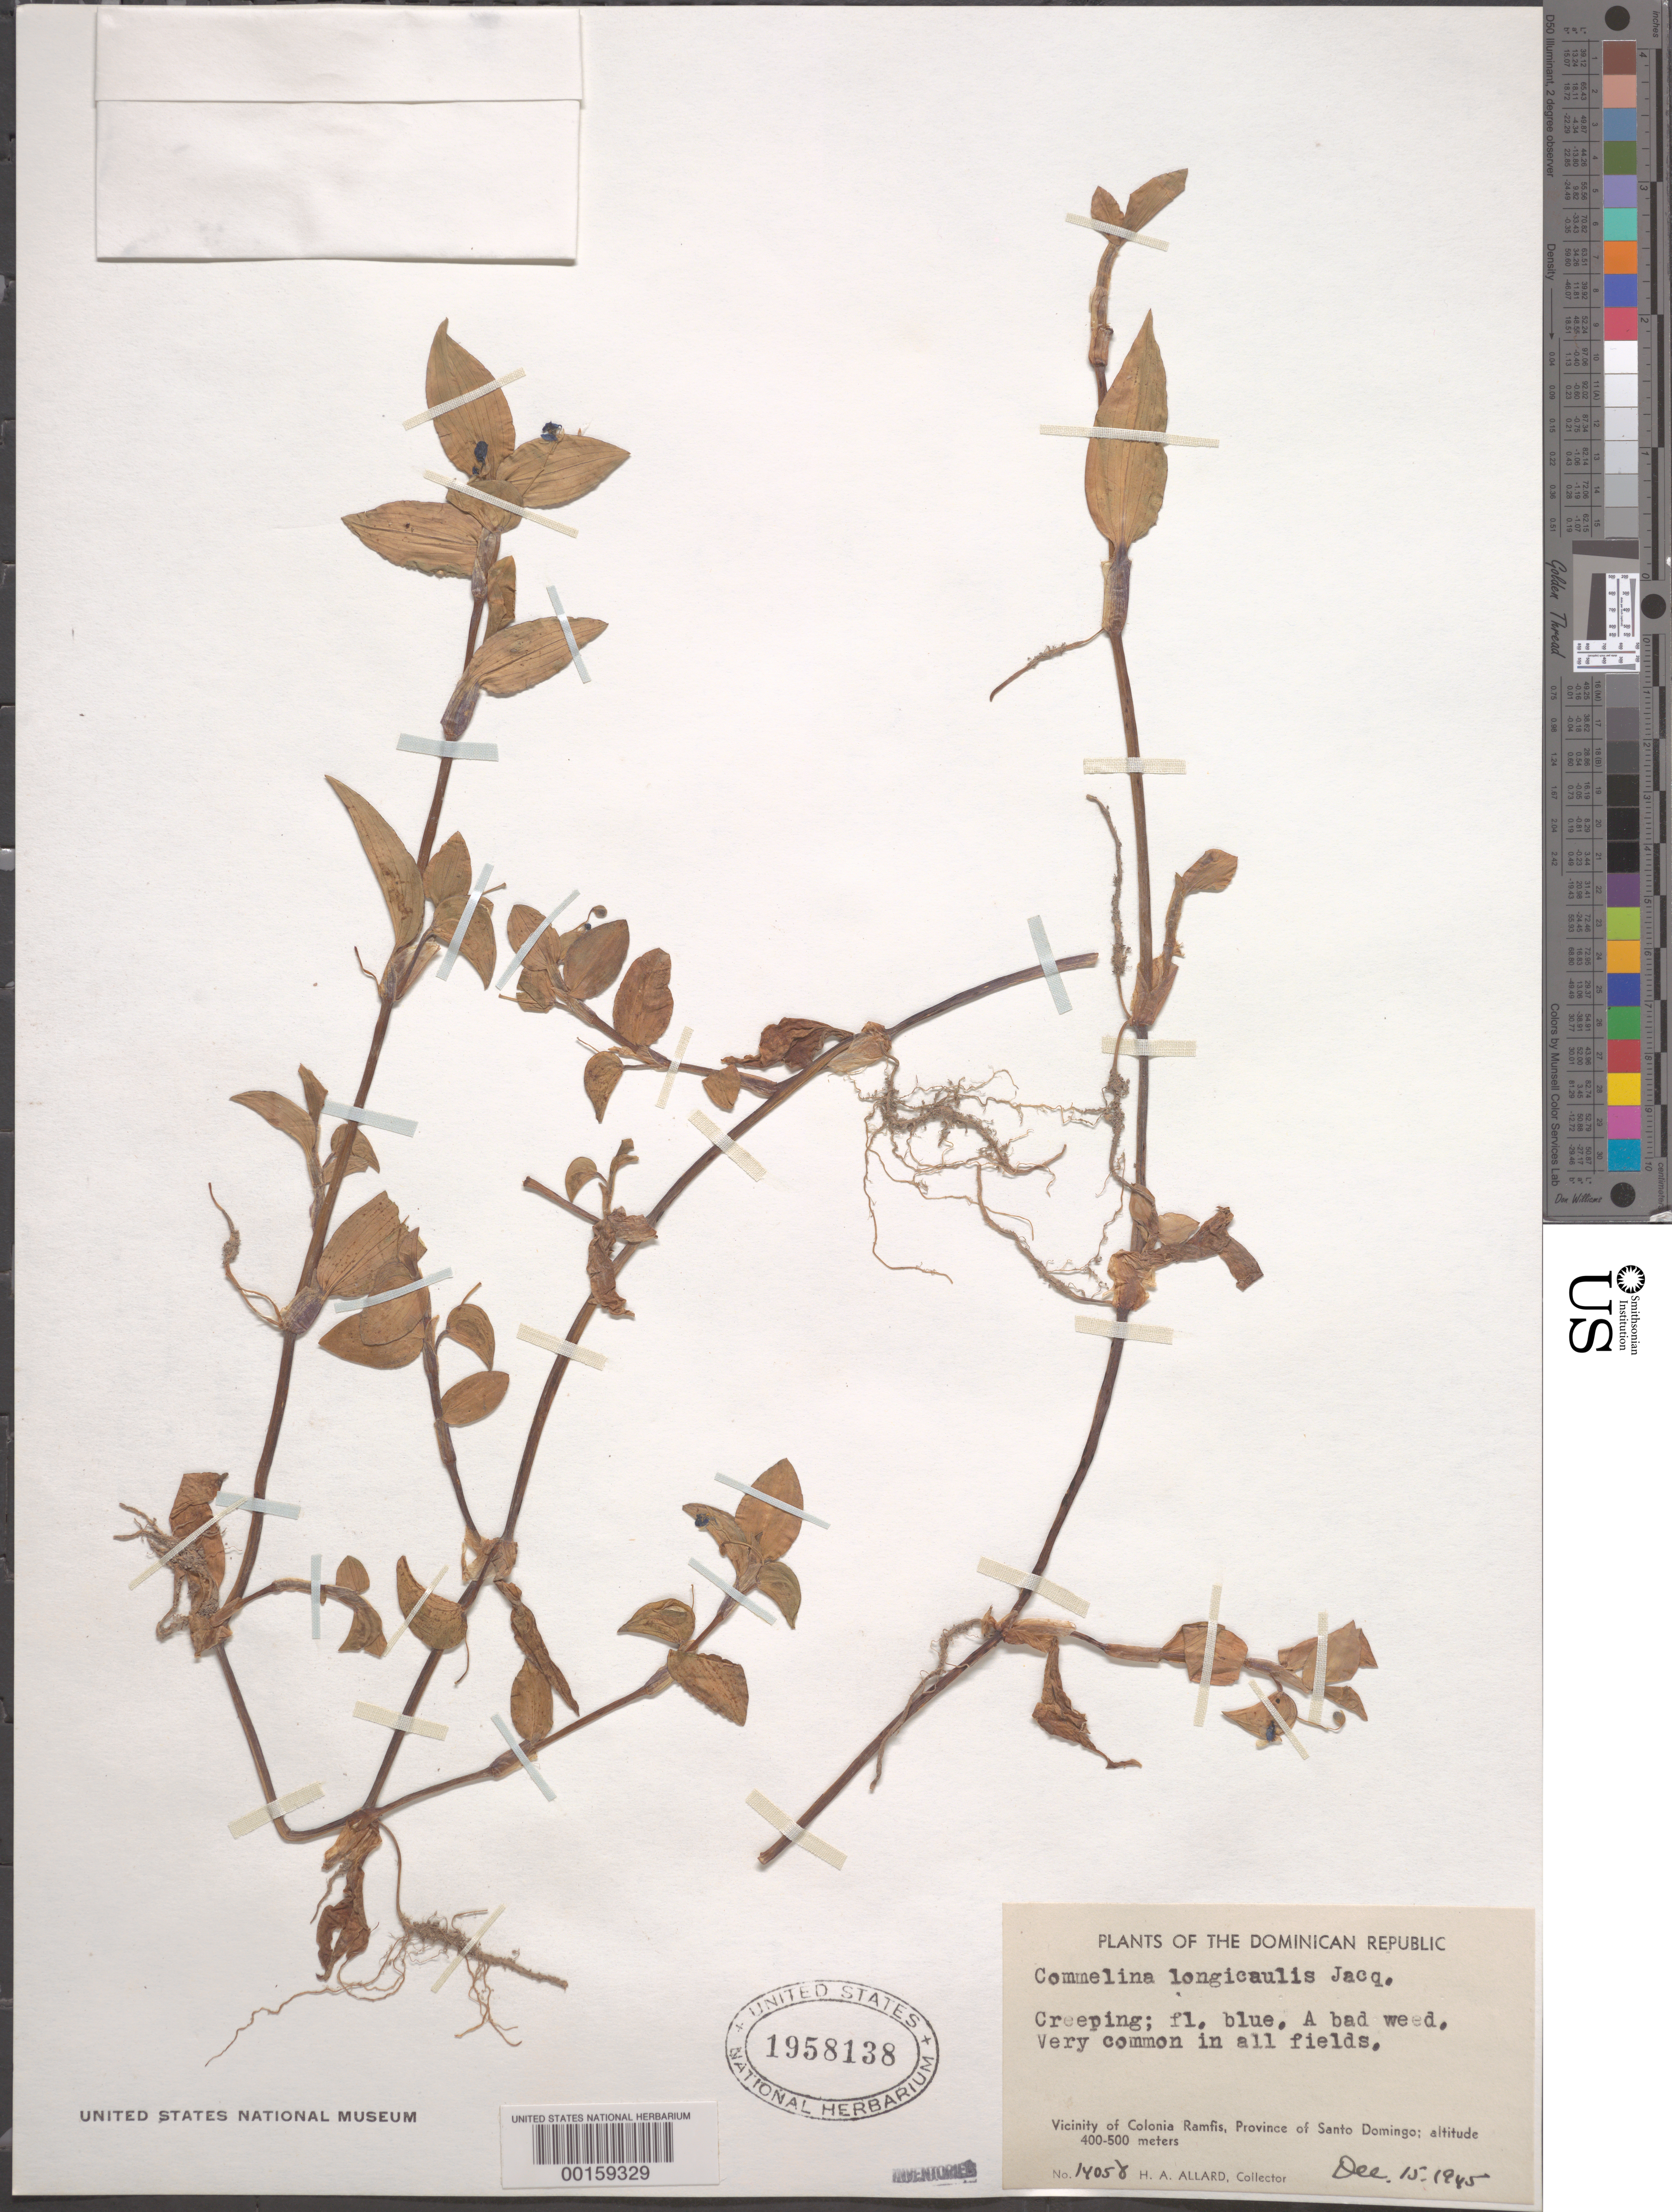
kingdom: Plantae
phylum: Tracheophyta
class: Liliopsida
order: Commelinales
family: Commelinaceae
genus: Commelina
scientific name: Commelina diffusa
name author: Burm. f.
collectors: H. A. Allard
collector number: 14058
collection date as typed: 15 Dec 1945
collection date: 1945-12-15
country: Dominican Republic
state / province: Distrito Nacional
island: Hispaniola Island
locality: Colomia ramfis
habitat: Fields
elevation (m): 400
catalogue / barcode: US 1958138